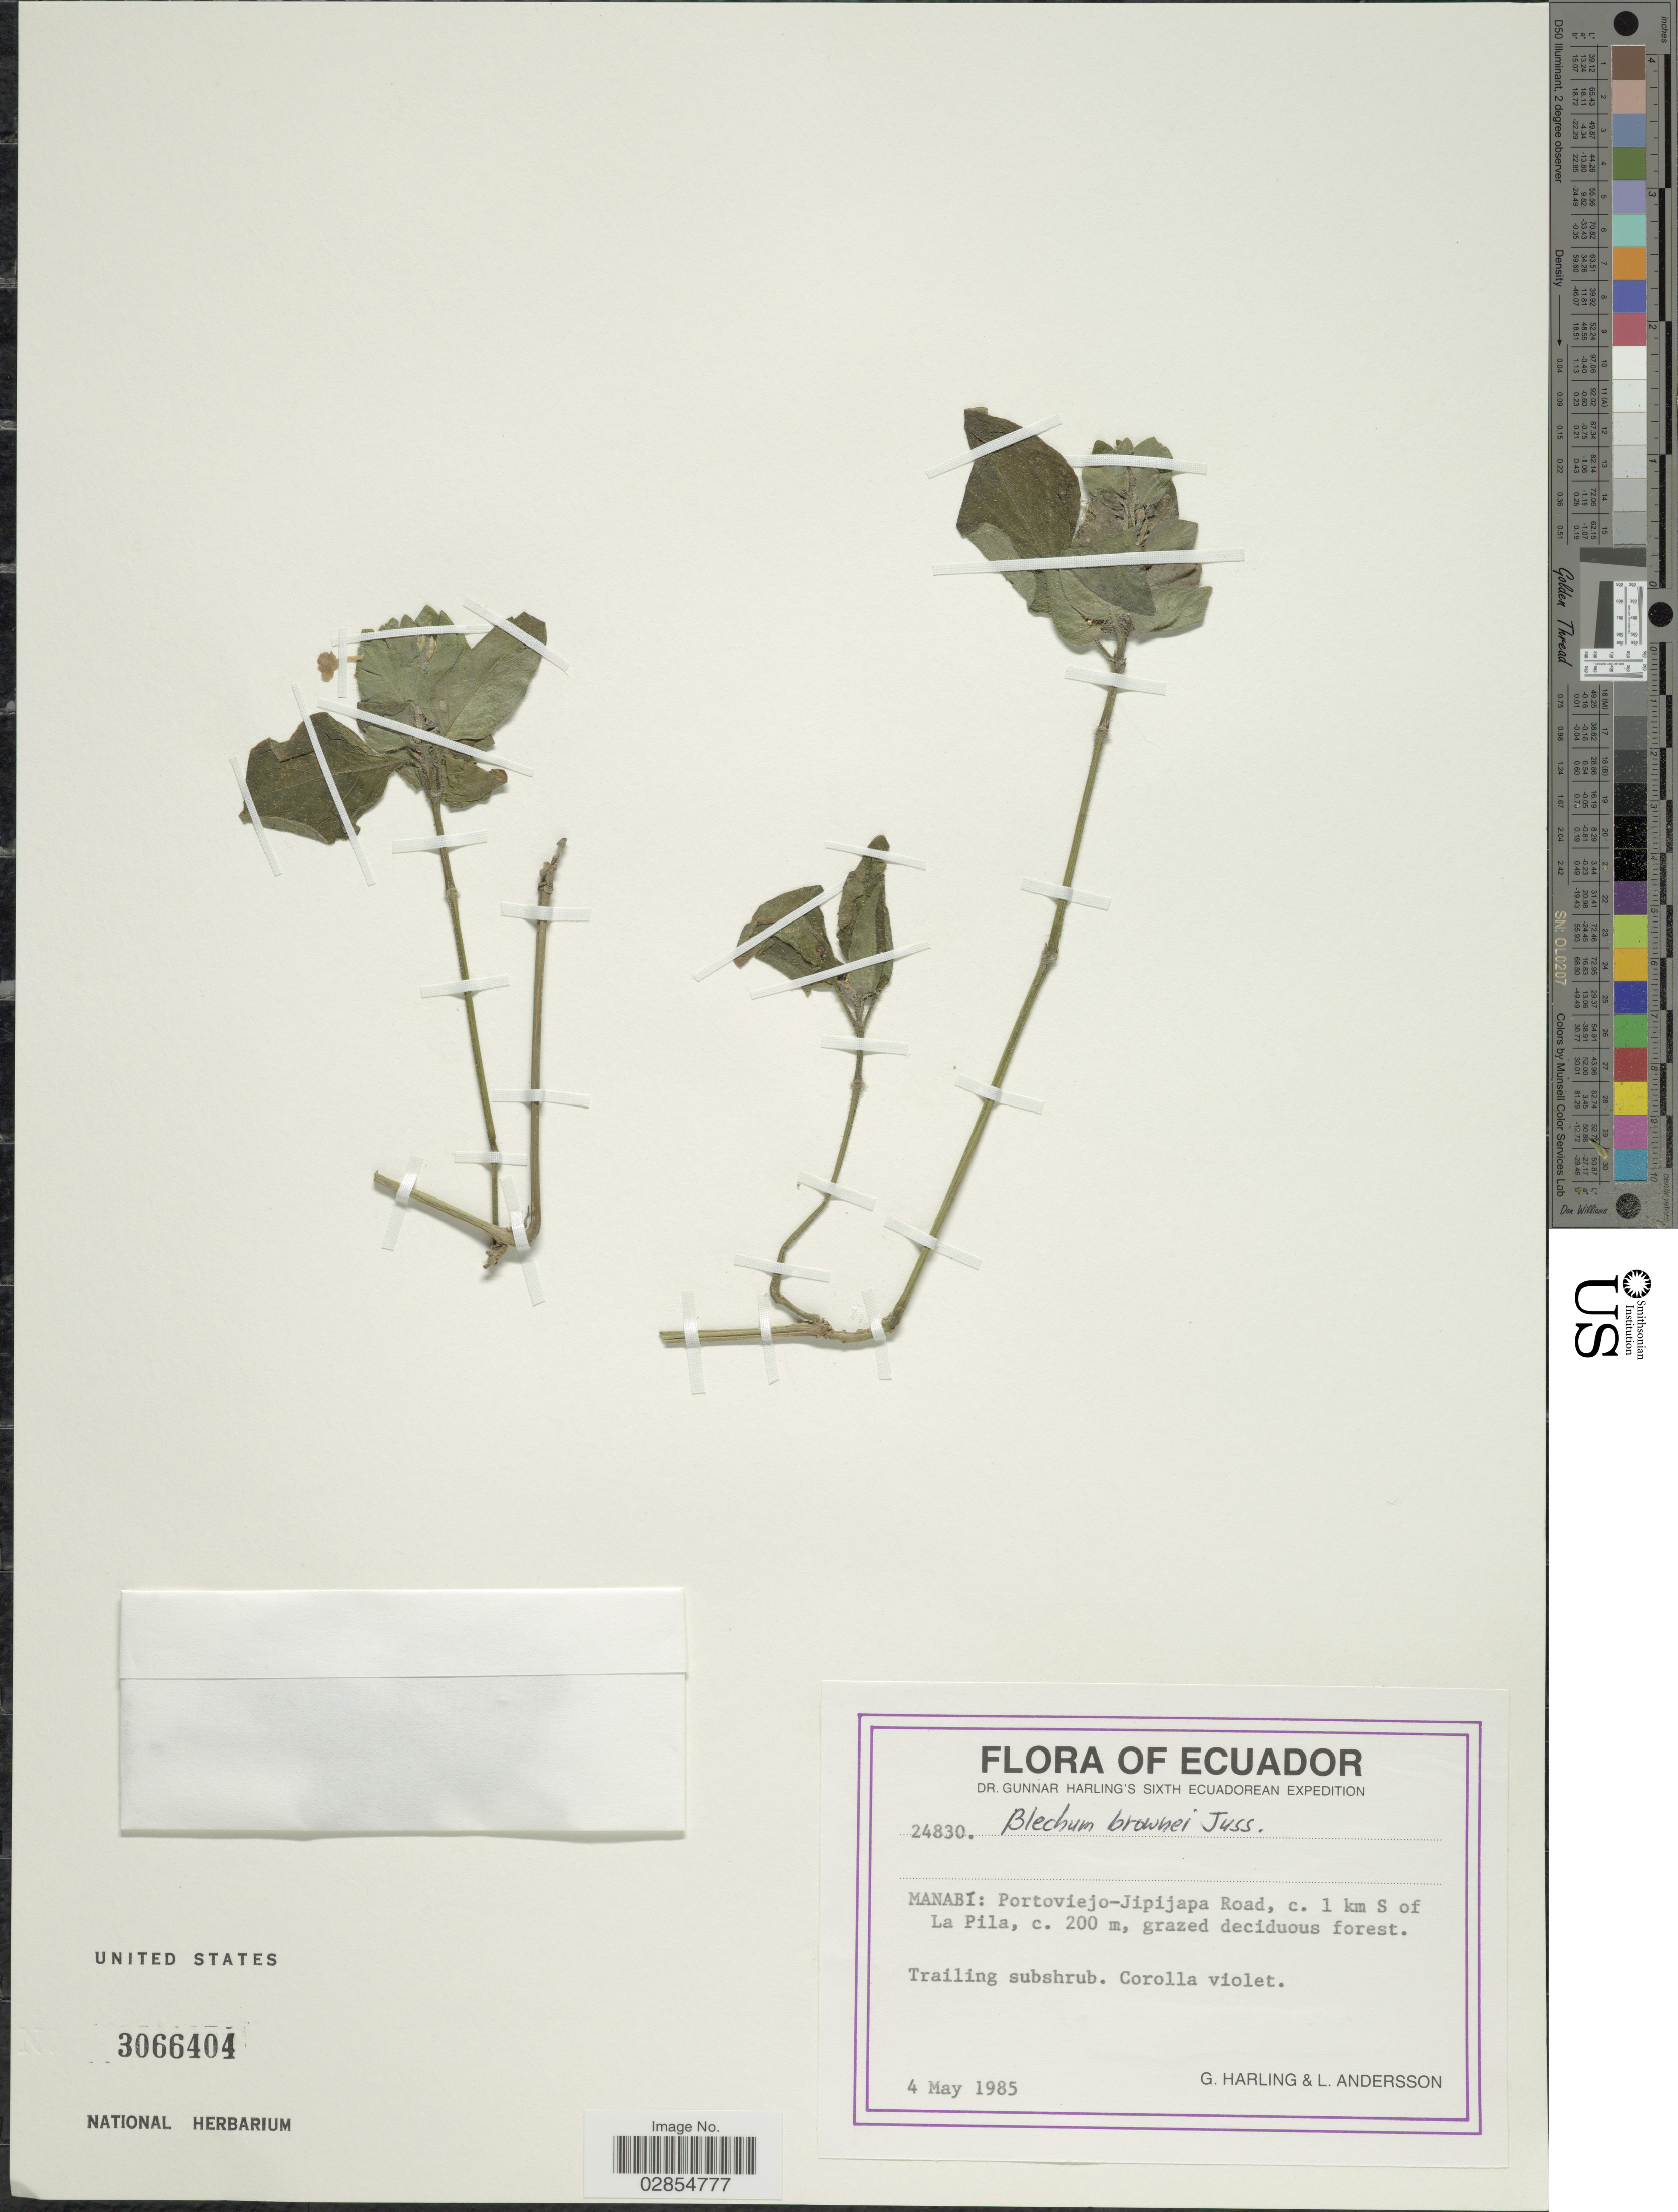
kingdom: Plantae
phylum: Tracheophyta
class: Magnoliopsida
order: Lamiales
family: Acanthaceae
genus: Blechum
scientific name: Blechum brownei f. puberulum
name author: Leonard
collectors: G. Harling & L. Andersson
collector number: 24830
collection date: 1985-05-04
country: Ecuador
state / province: Manabí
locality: Manabí: Portoviejo-Jipijapa Road, c. 1 km S of La Pila.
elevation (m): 200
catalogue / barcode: US 3066404